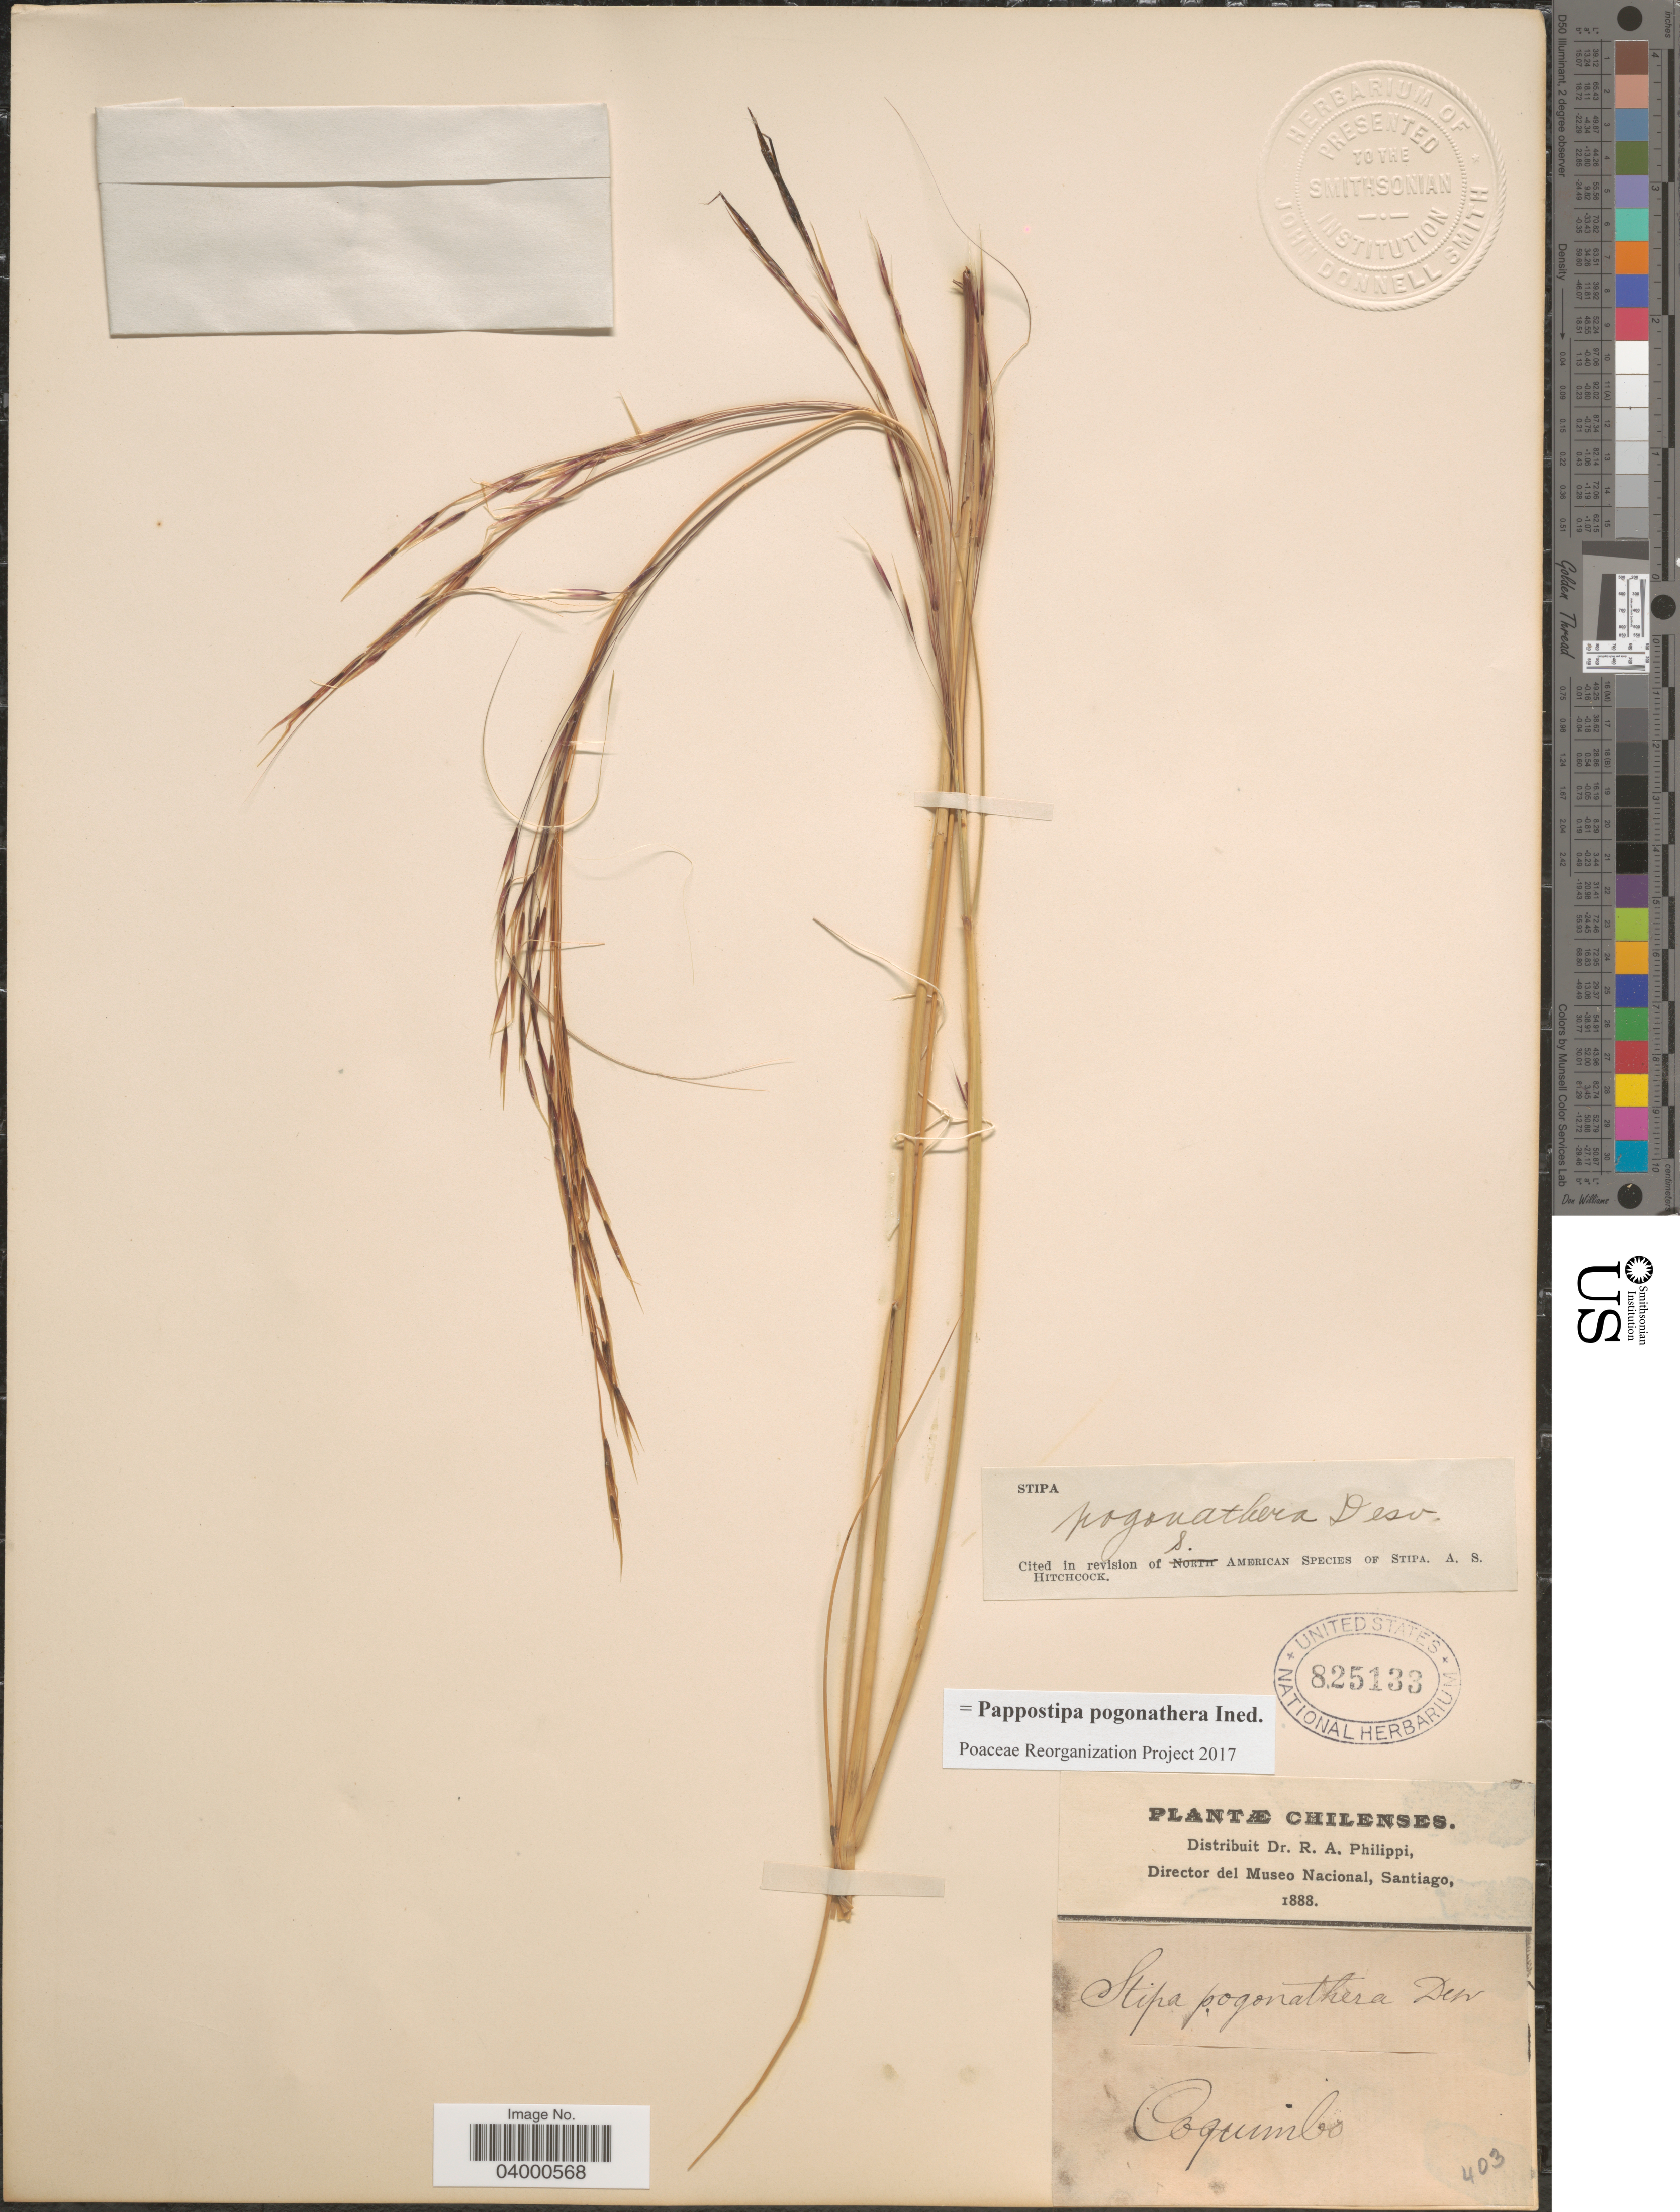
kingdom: Plantae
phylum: Tracheophyta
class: Liliopsida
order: Poales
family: Poaceae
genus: Pappostipa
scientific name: Pappostipa pogonathera ined.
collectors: ex. herb. R.A. Philippi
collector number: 403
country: Chile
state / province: Coquimbo (IV)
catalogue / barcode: US 825133